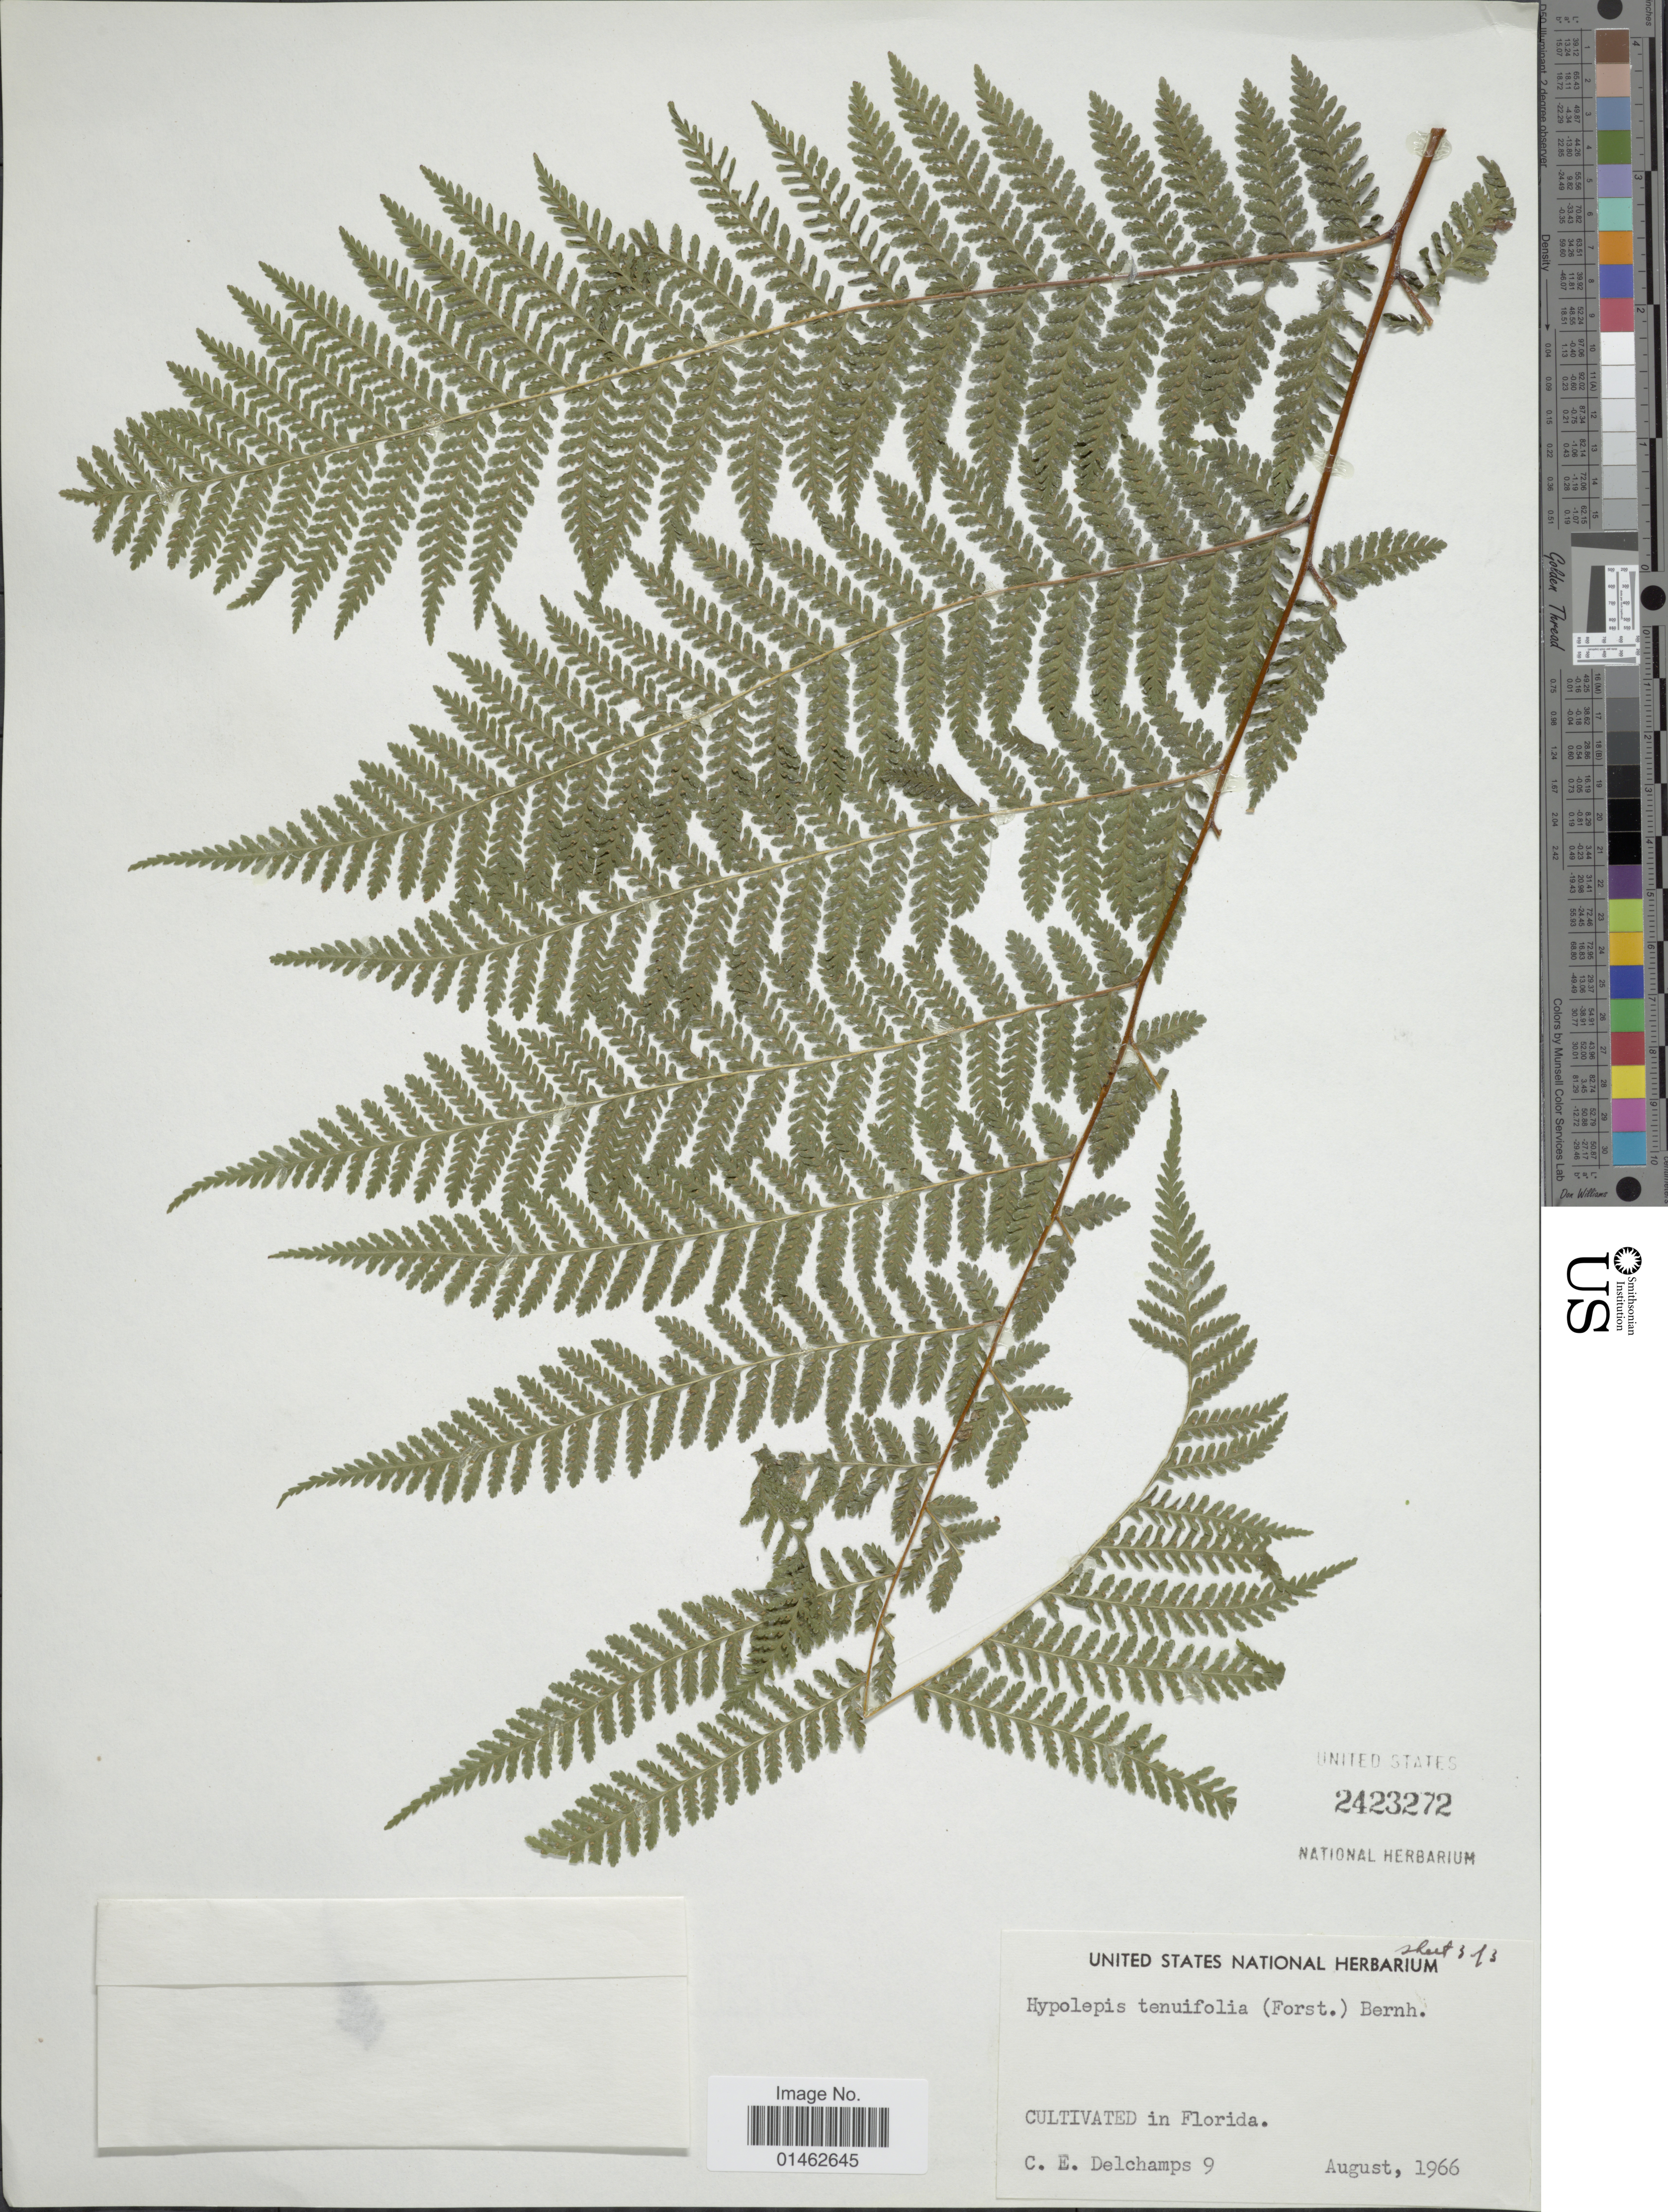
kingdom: Plantae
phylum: Tracheophyta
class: Polypodiopsida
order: Polypodiales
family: Dennstaedtiaceae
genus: Hypolepis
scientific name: Hypolepis tenuifolia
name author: (G. Forst.) Bernh.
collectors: C. Delchamps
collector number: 9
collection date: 1966-08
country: United States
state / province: Florida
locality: Cultivated in Florida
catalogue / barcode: US 2423272